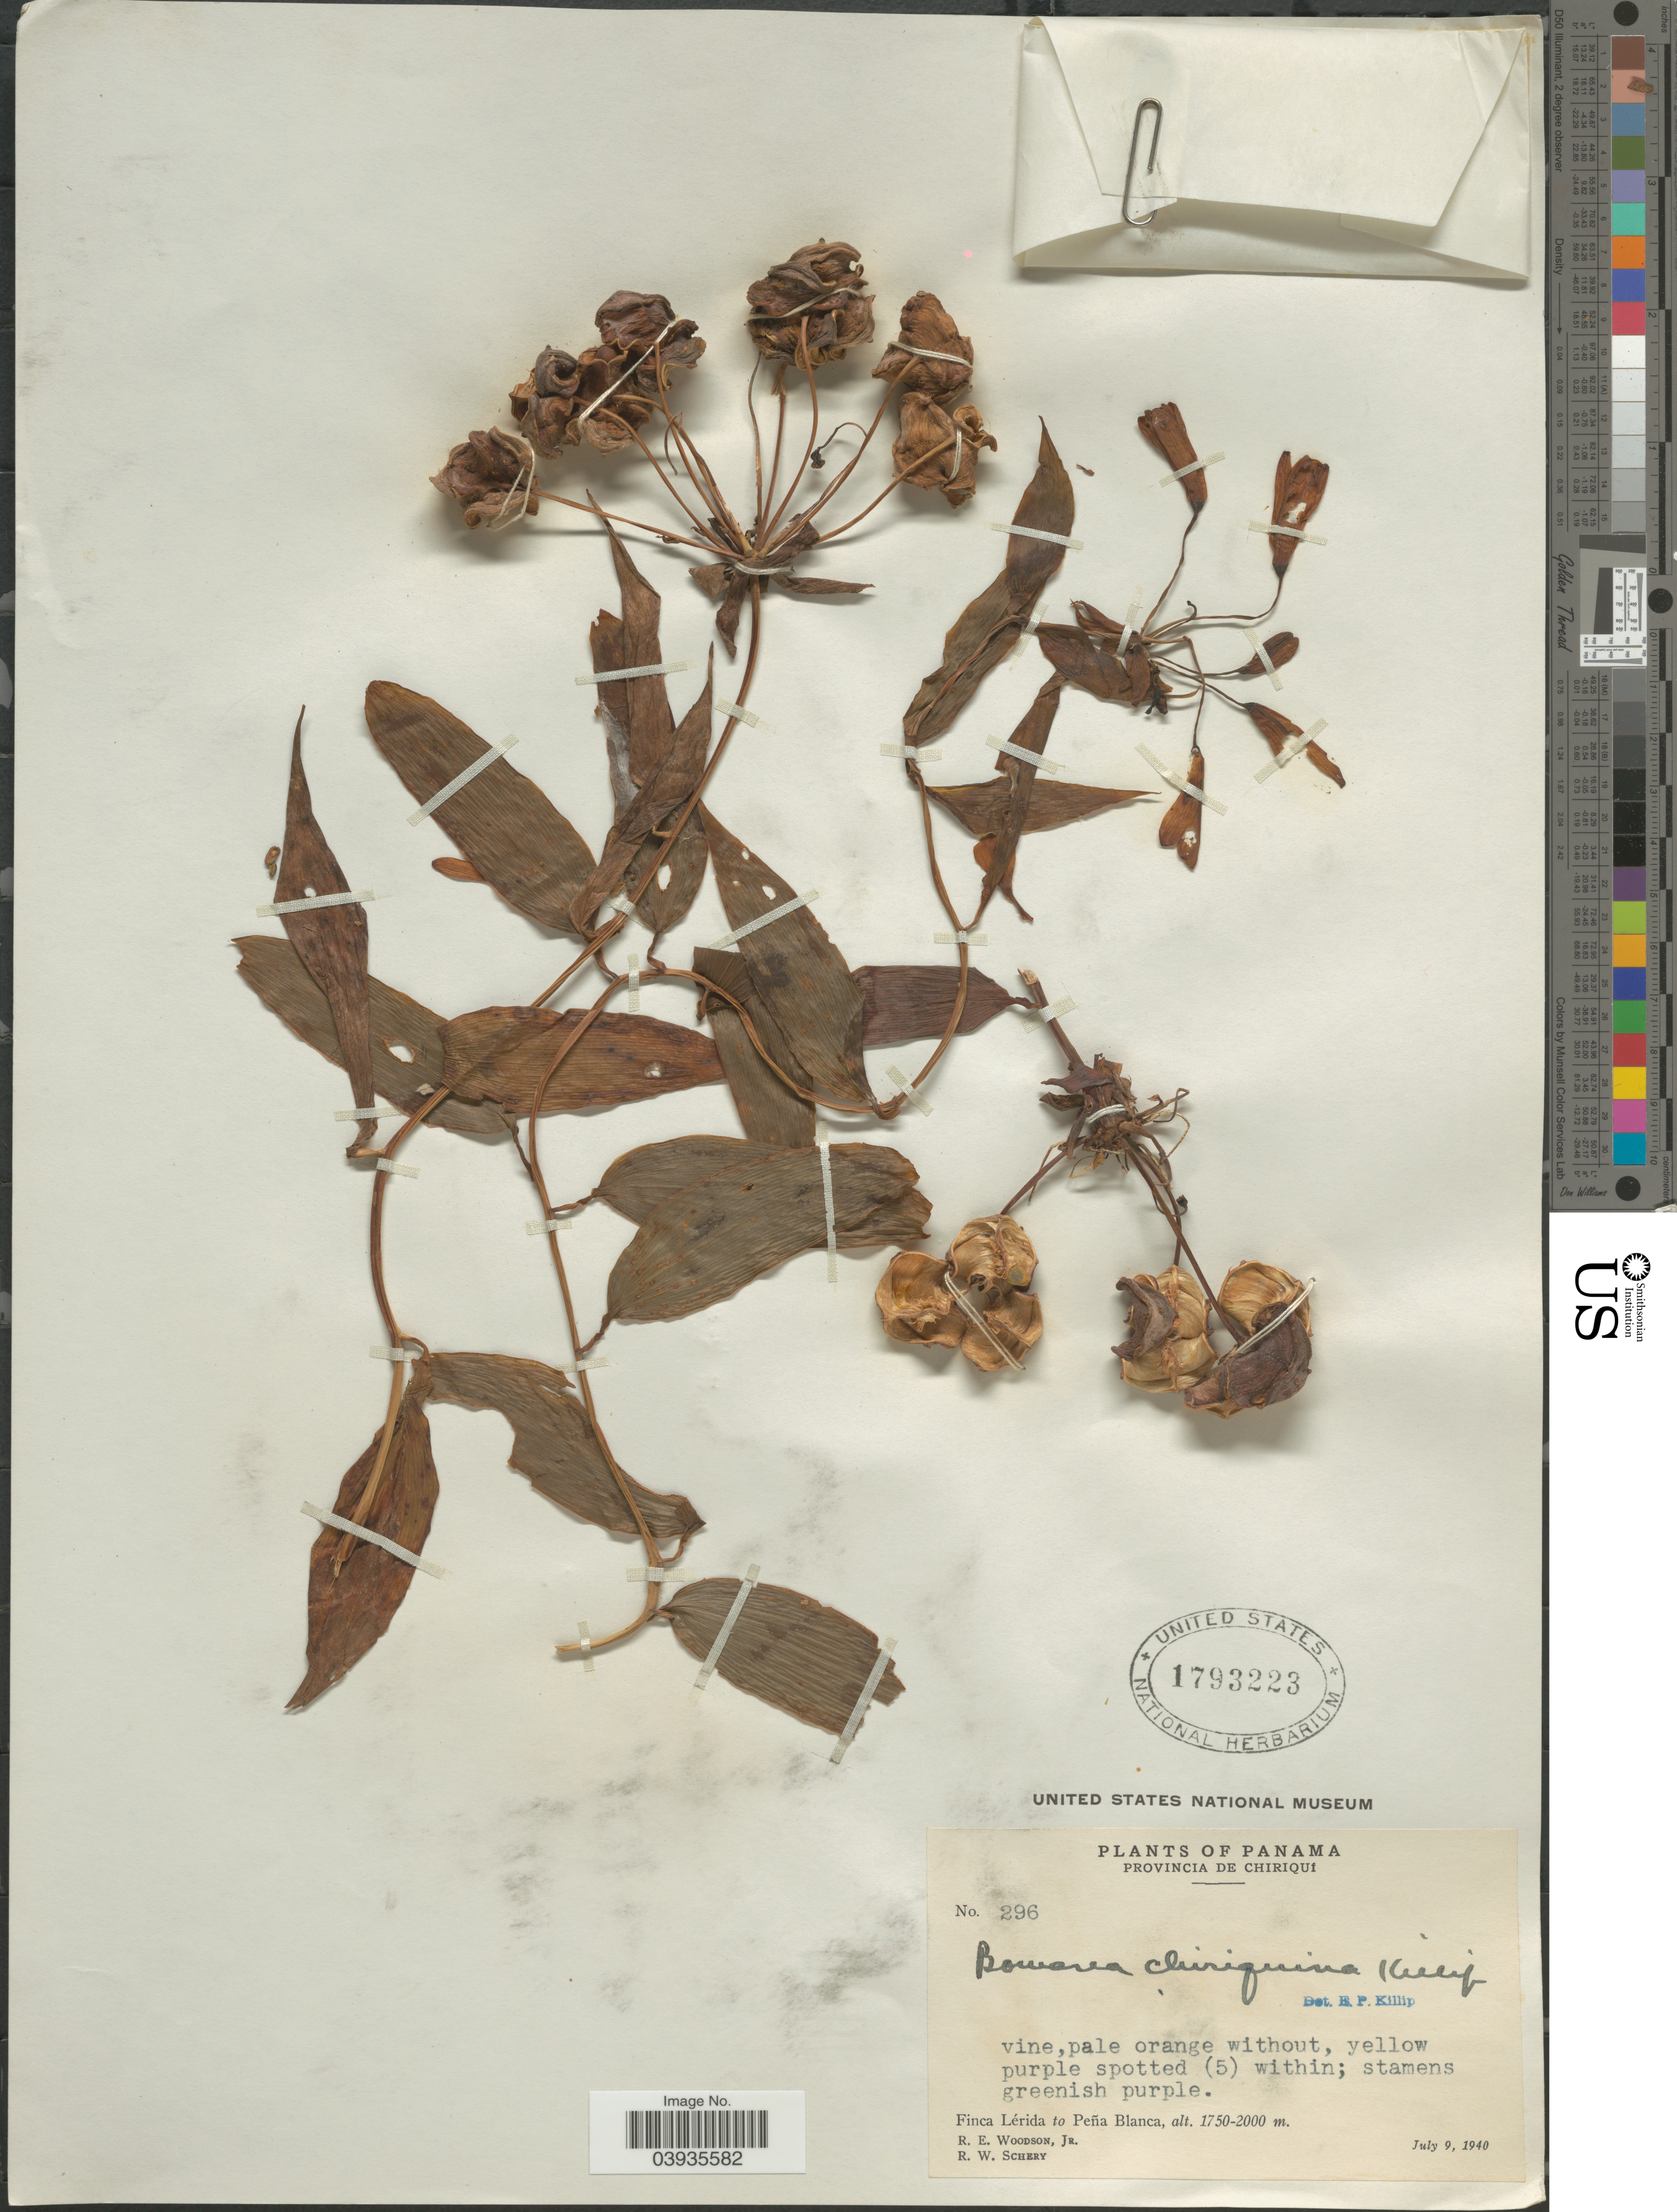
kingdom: Plantae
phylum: Tracheophyta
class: Liliopsida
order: Liliales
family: Alstroemeriaceae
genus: Bomarea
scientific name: Bomarea chiriquina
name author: Killip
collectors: R. E. Woodson & R. W. Schery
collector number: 296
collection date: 1940-07-09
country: Panama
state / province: Chiriqui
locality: Finca Lérida to Peña Blanca.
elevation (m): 1750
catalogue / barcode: US 1793223